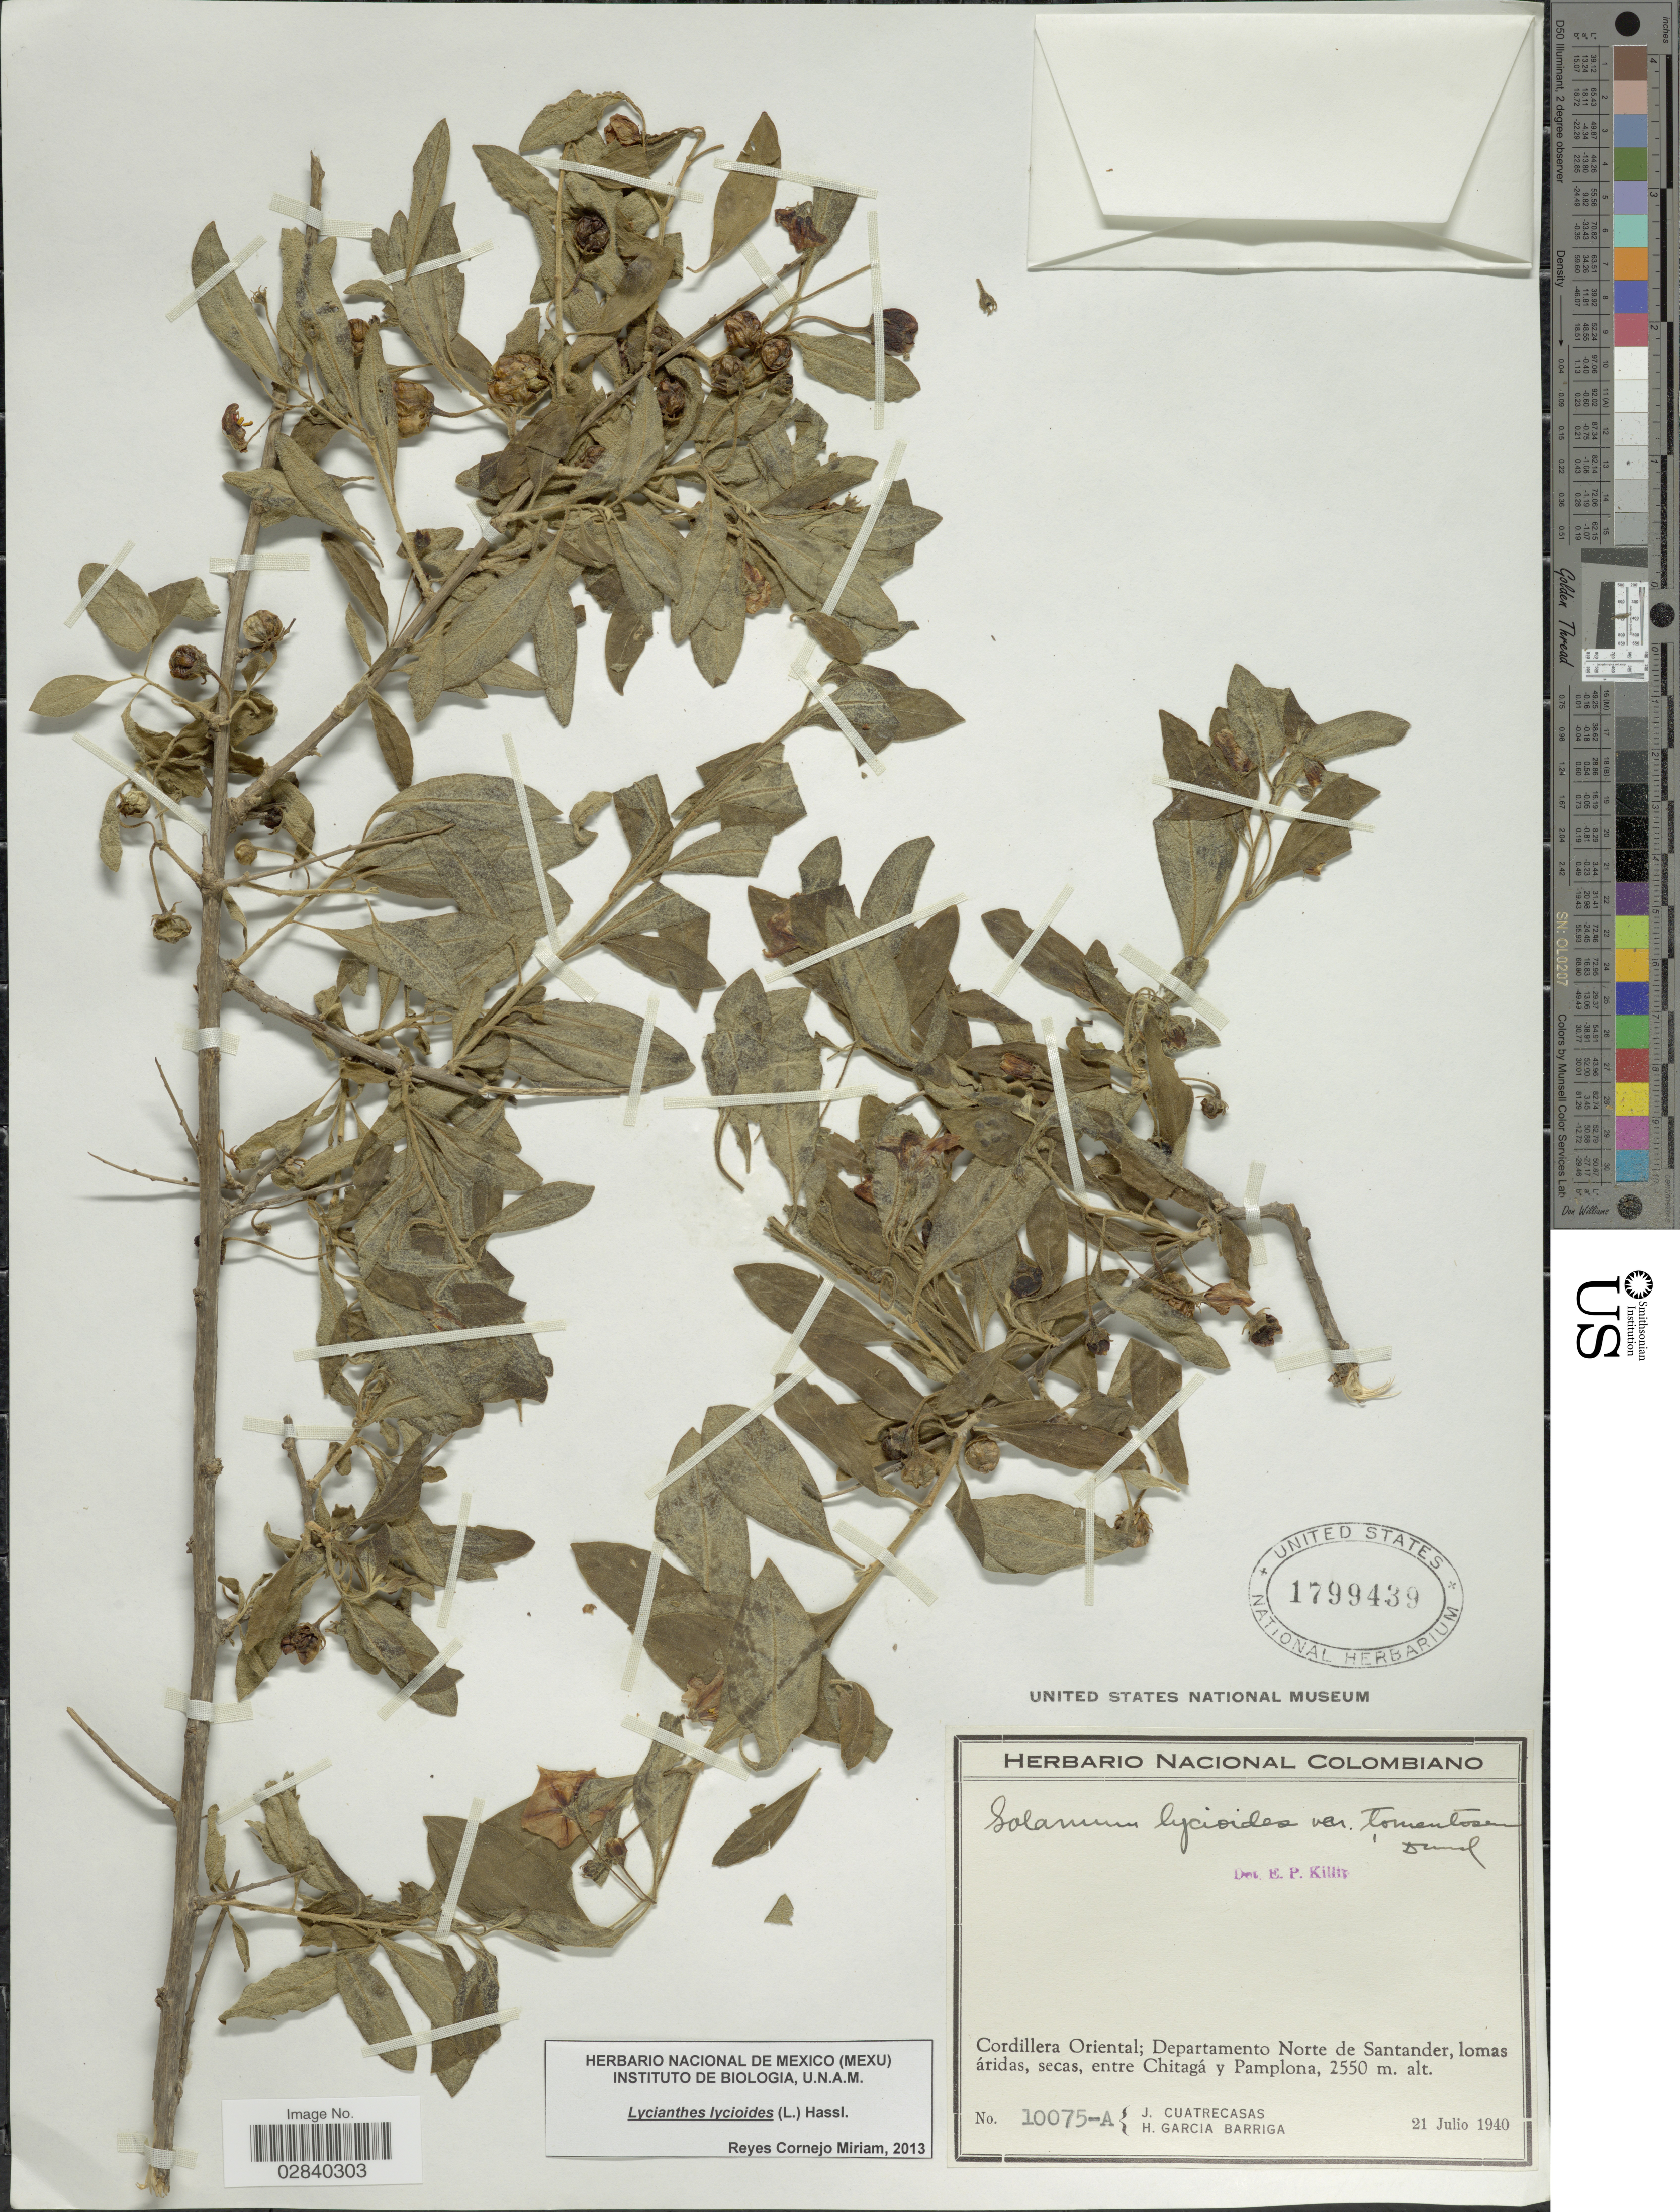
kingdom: Plantae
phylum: Tracheophyta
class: Magnoliopsida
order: Solanales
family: Solanaceae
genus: Lycianthes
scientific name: Lycianthes lycioides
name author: (L.) Hassl.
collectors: J. Cuatrecasas & H. García Barriga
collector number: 10075-A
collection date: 1940-07-21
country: Colombia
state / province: Norte de Santander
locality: Cordillera Oriental; Departamento Norte de Santander, lomas áridas, secas, entre Chitagá y Pamplona.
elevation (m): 2550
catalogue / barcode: US 1799439